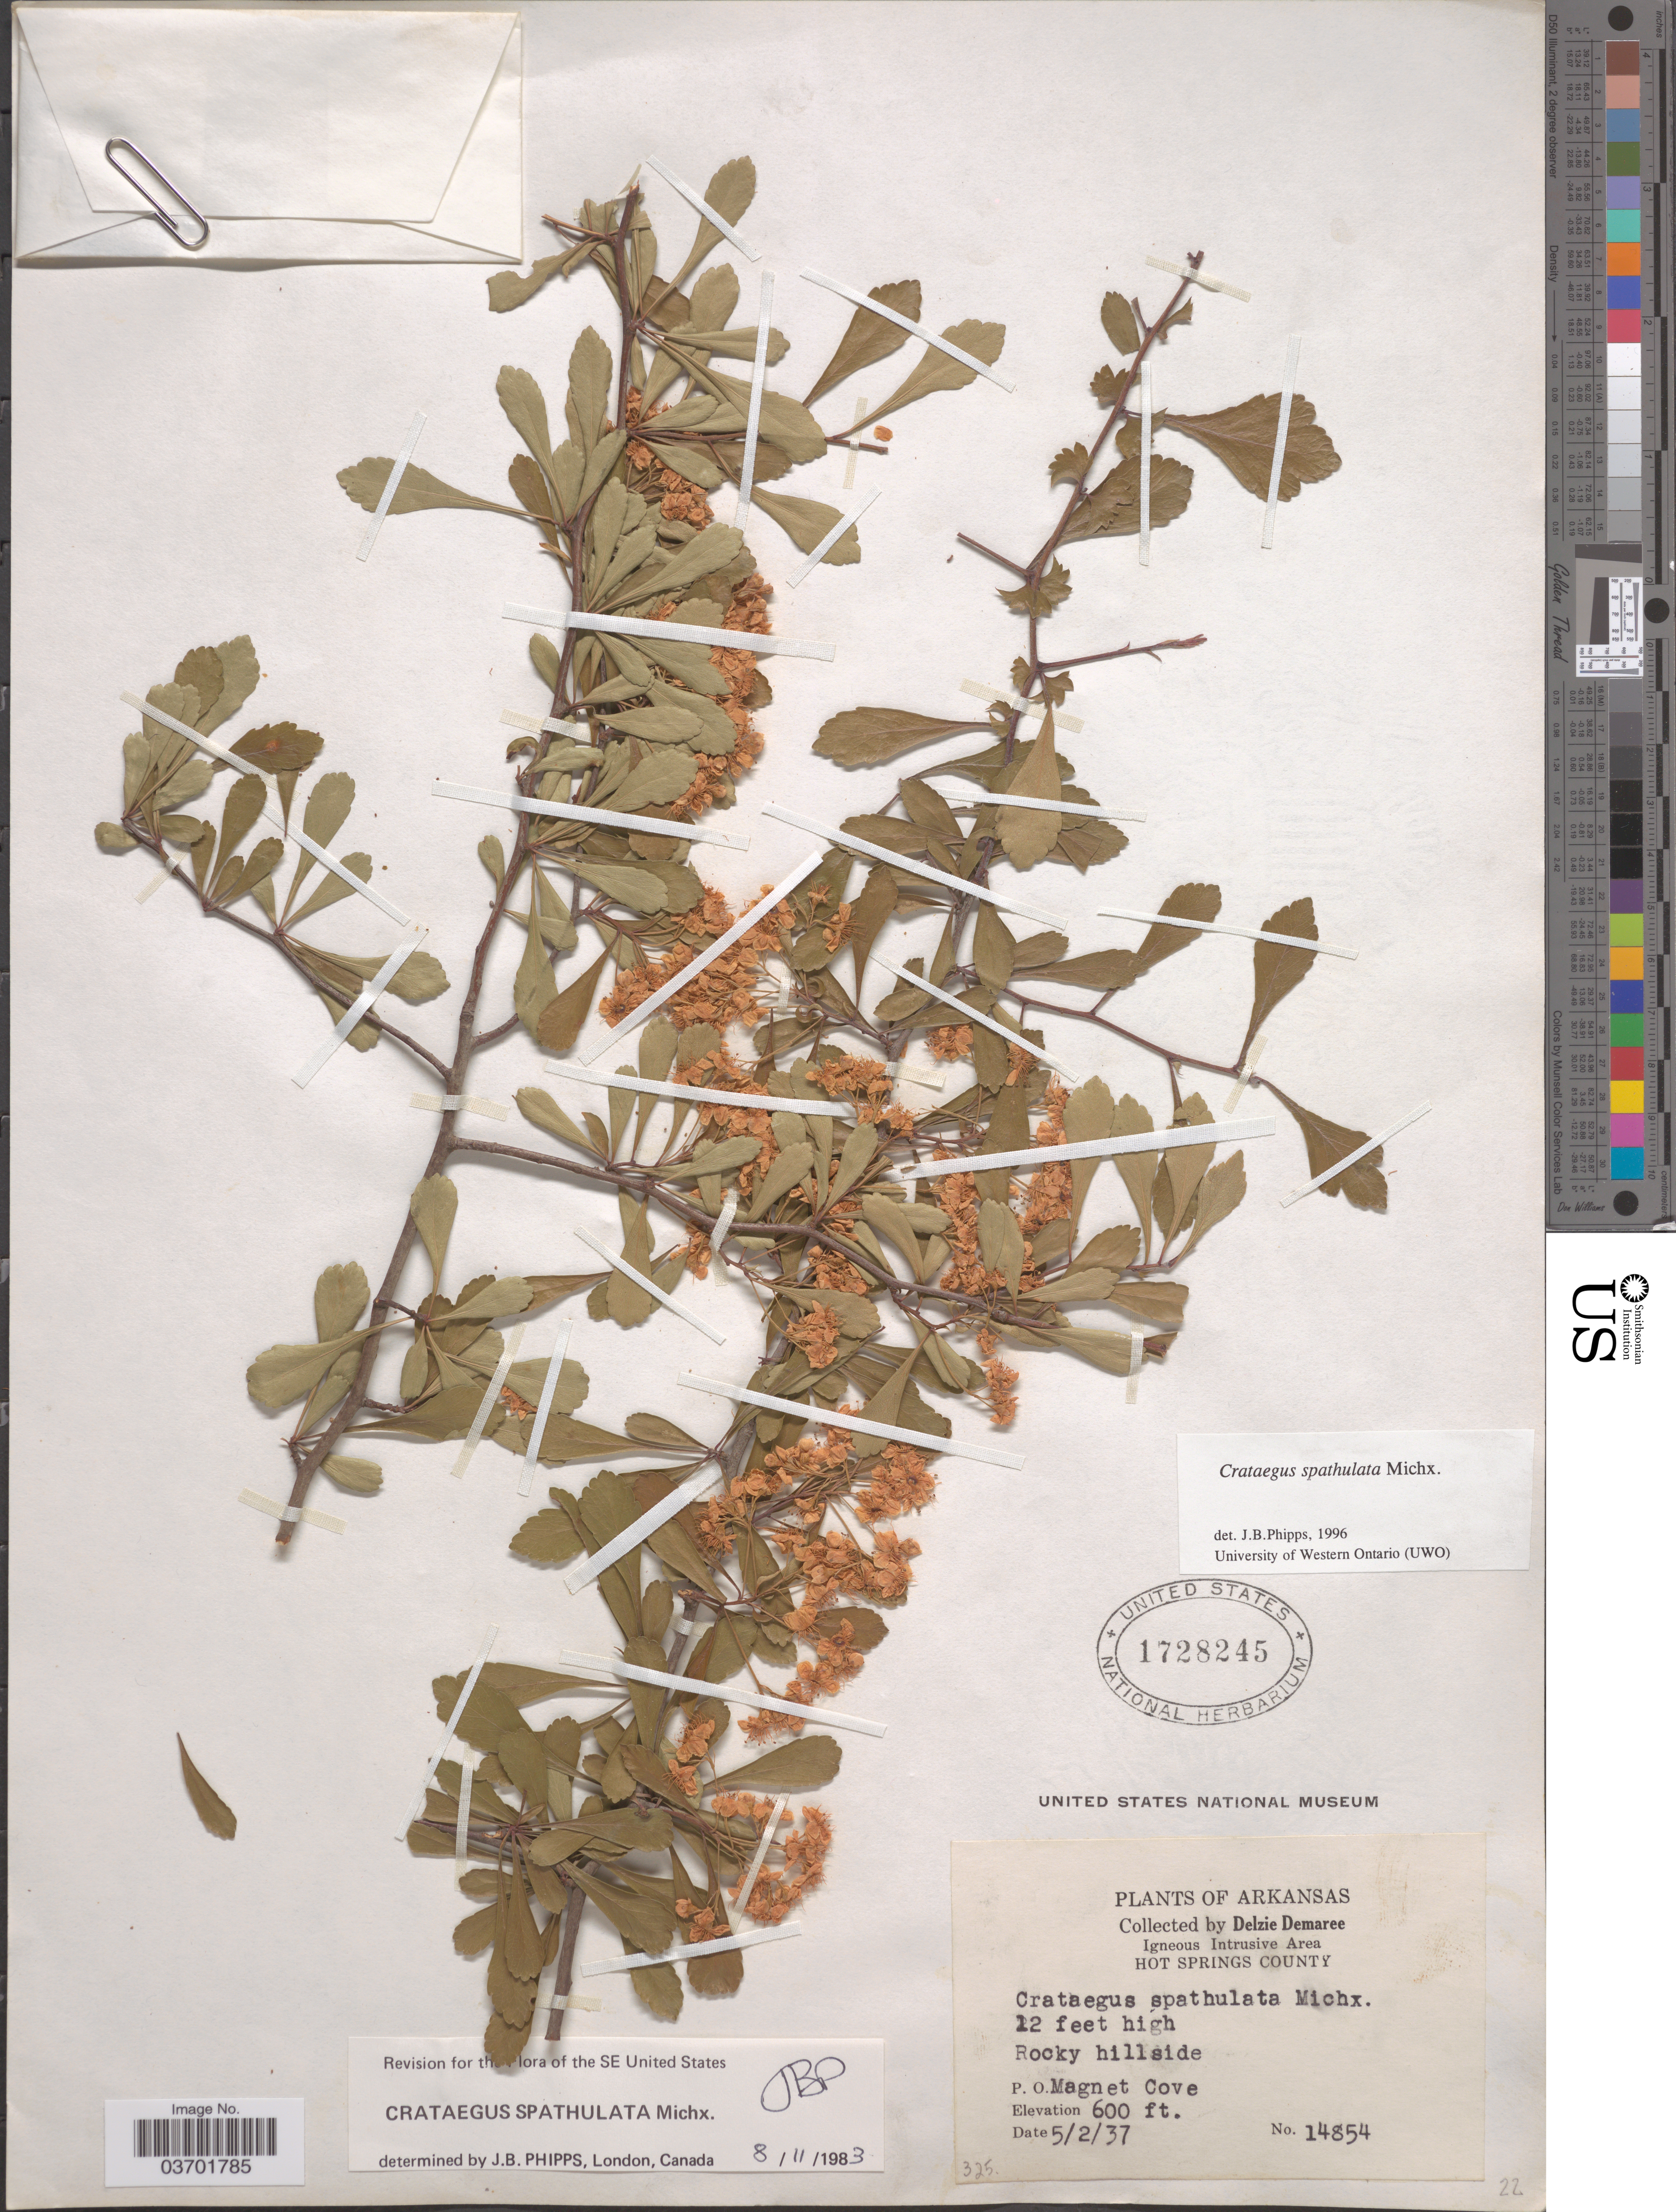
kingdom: Plantae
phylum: Tracheophyta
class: Magnoliopsida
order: Rosales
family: Rosaceae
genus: Crataegus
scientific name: Crataegus spathulata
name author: Michx.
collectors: D. Demaree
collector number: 14854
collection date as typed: Transcribed d/m/y: 2/5/37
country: United States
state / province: Arkansas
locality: Igneous Intrusive Area. Hot Springs County. P. O. Magnet Cove.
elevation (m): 183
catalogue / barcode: US 1728245